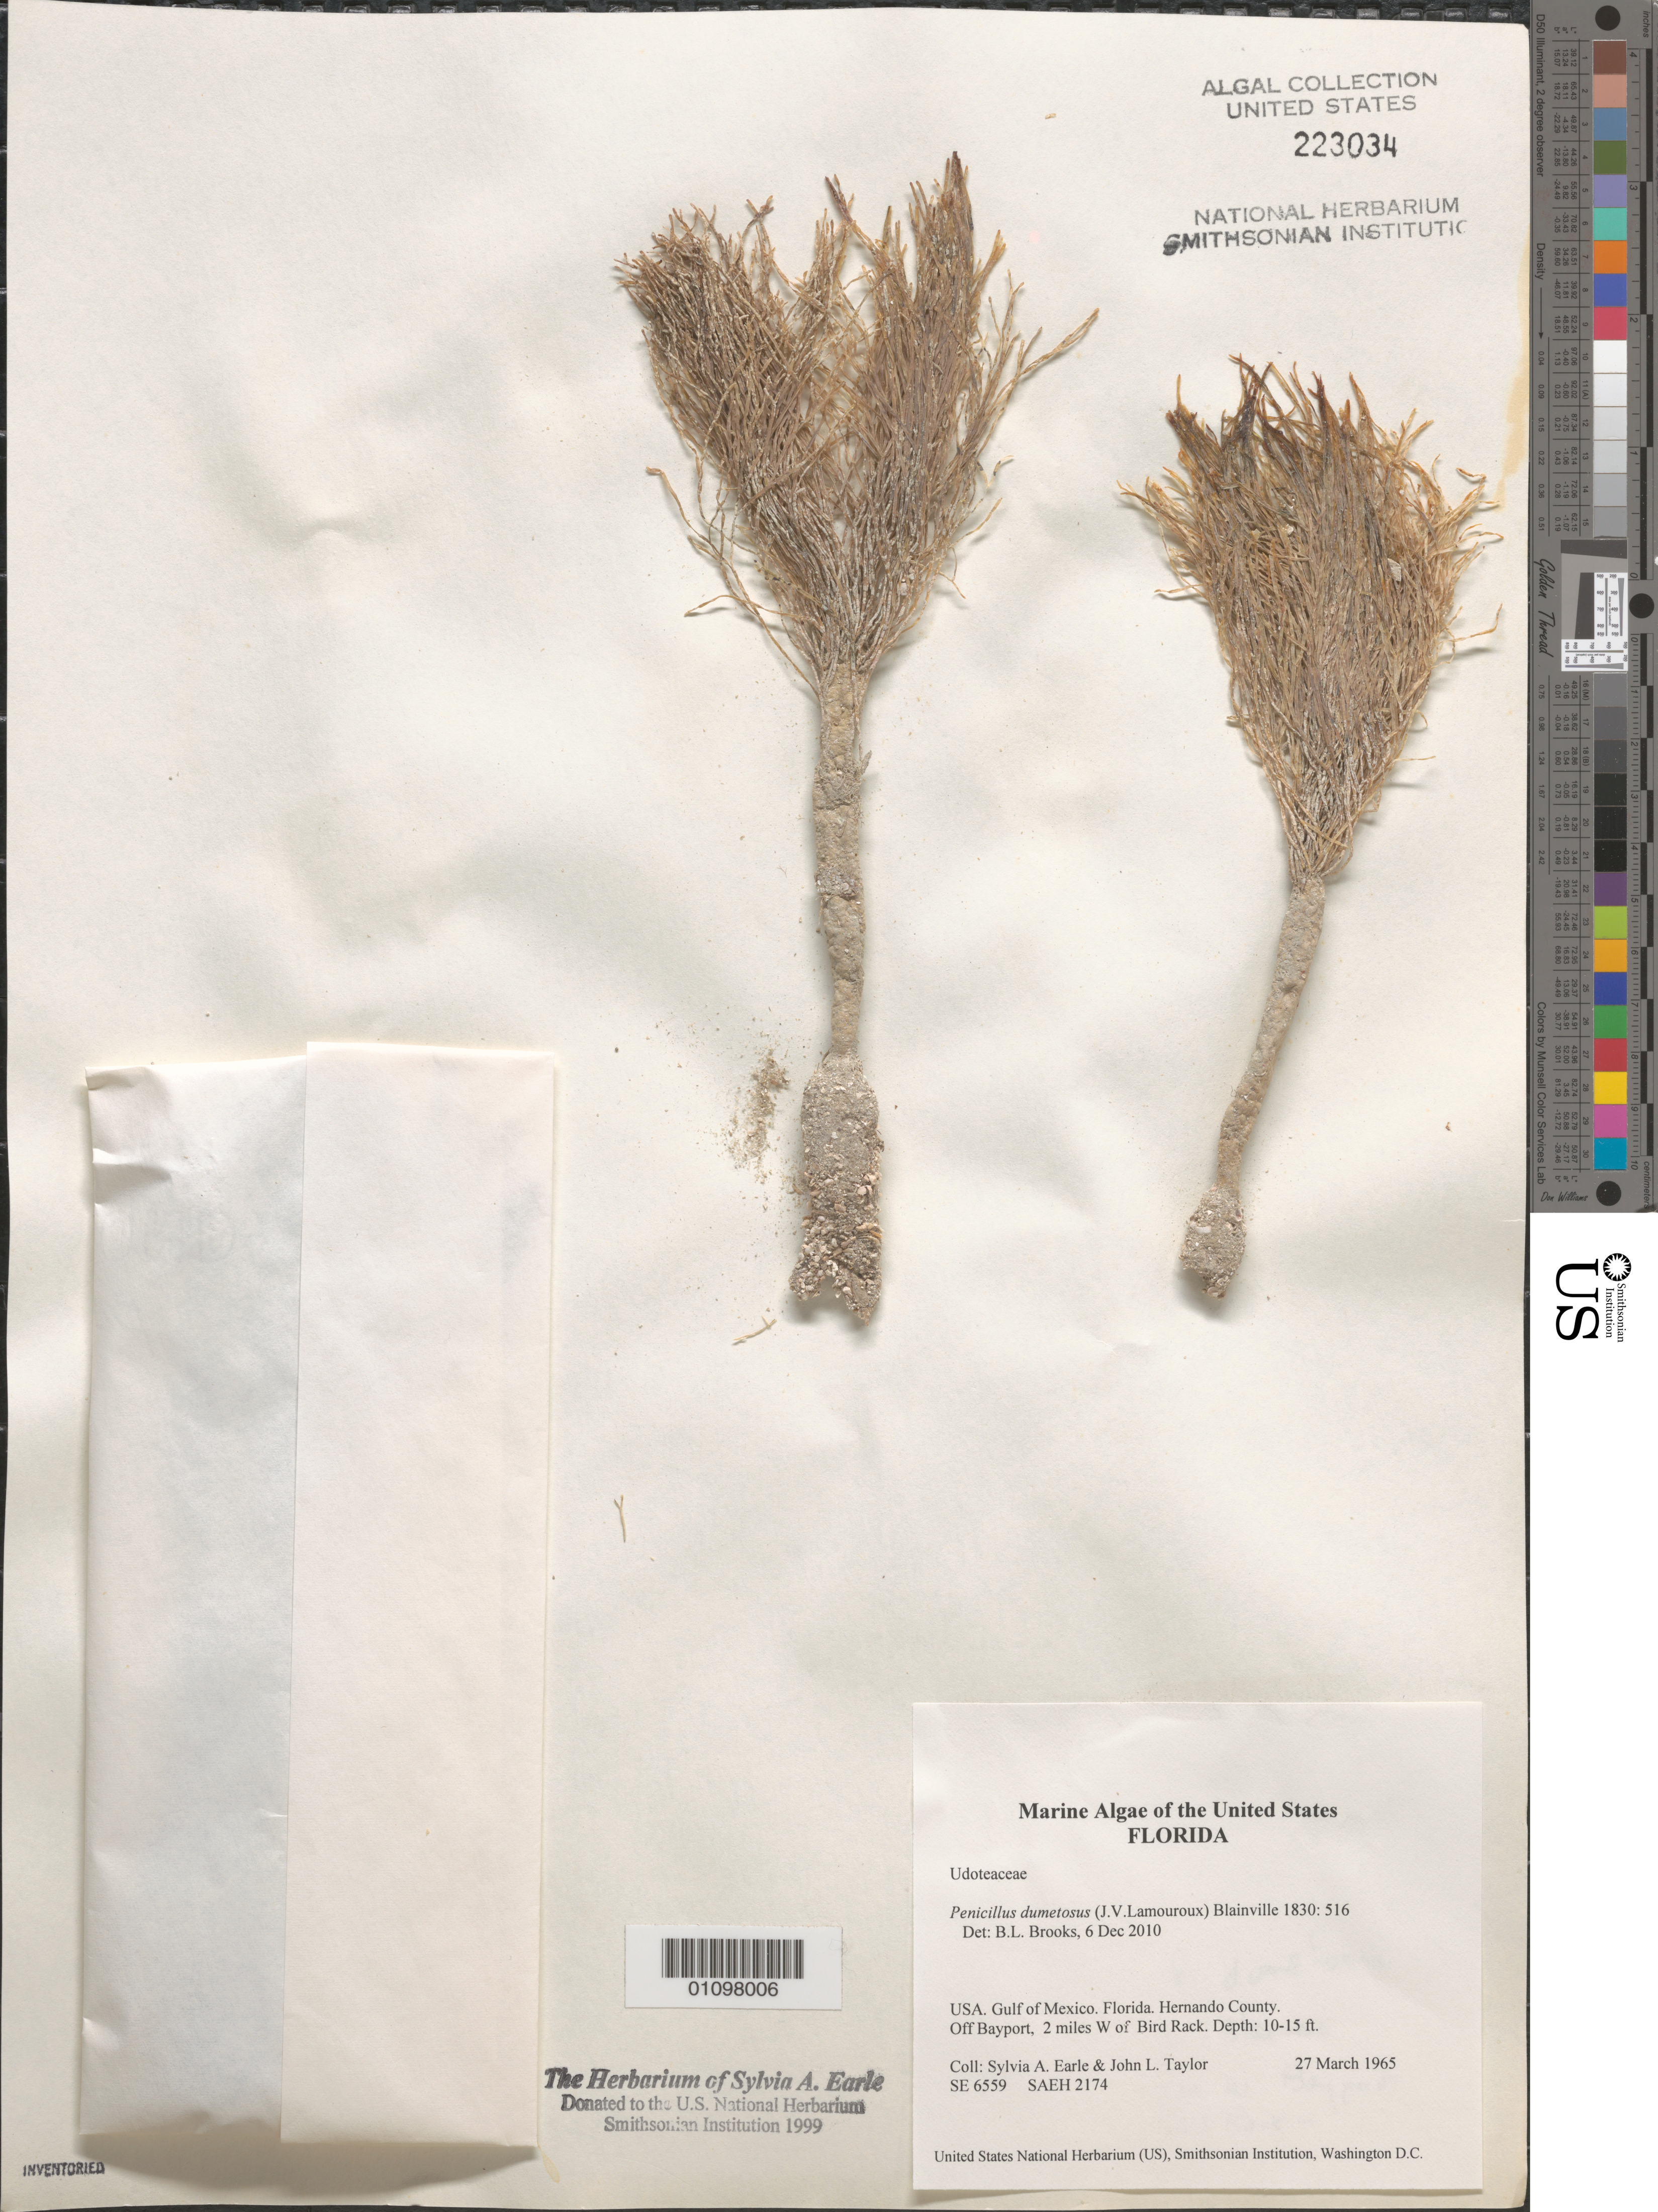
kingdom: Plantae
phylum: Chlorophyta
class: Ulvophyceae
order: Bryopsidales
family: Udoteaceae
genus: Penicillus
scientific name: Penicillus dumetosus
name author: (J.V.Lamouroux) Blainville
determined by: Brooks, B. L., (BOT), Smithsonian Institution - National Museum of Natural History (UNITED STATES)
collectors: S. A. Earle & J. L. Taylor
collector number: SAEH 2174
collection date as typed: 27 Mar 1965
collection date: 1965-03-27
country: United States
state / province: Florida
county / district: Hernando County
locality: Gulf of Mexico, off Bayport, 2 miles west of bird rack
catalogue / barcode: US 223034